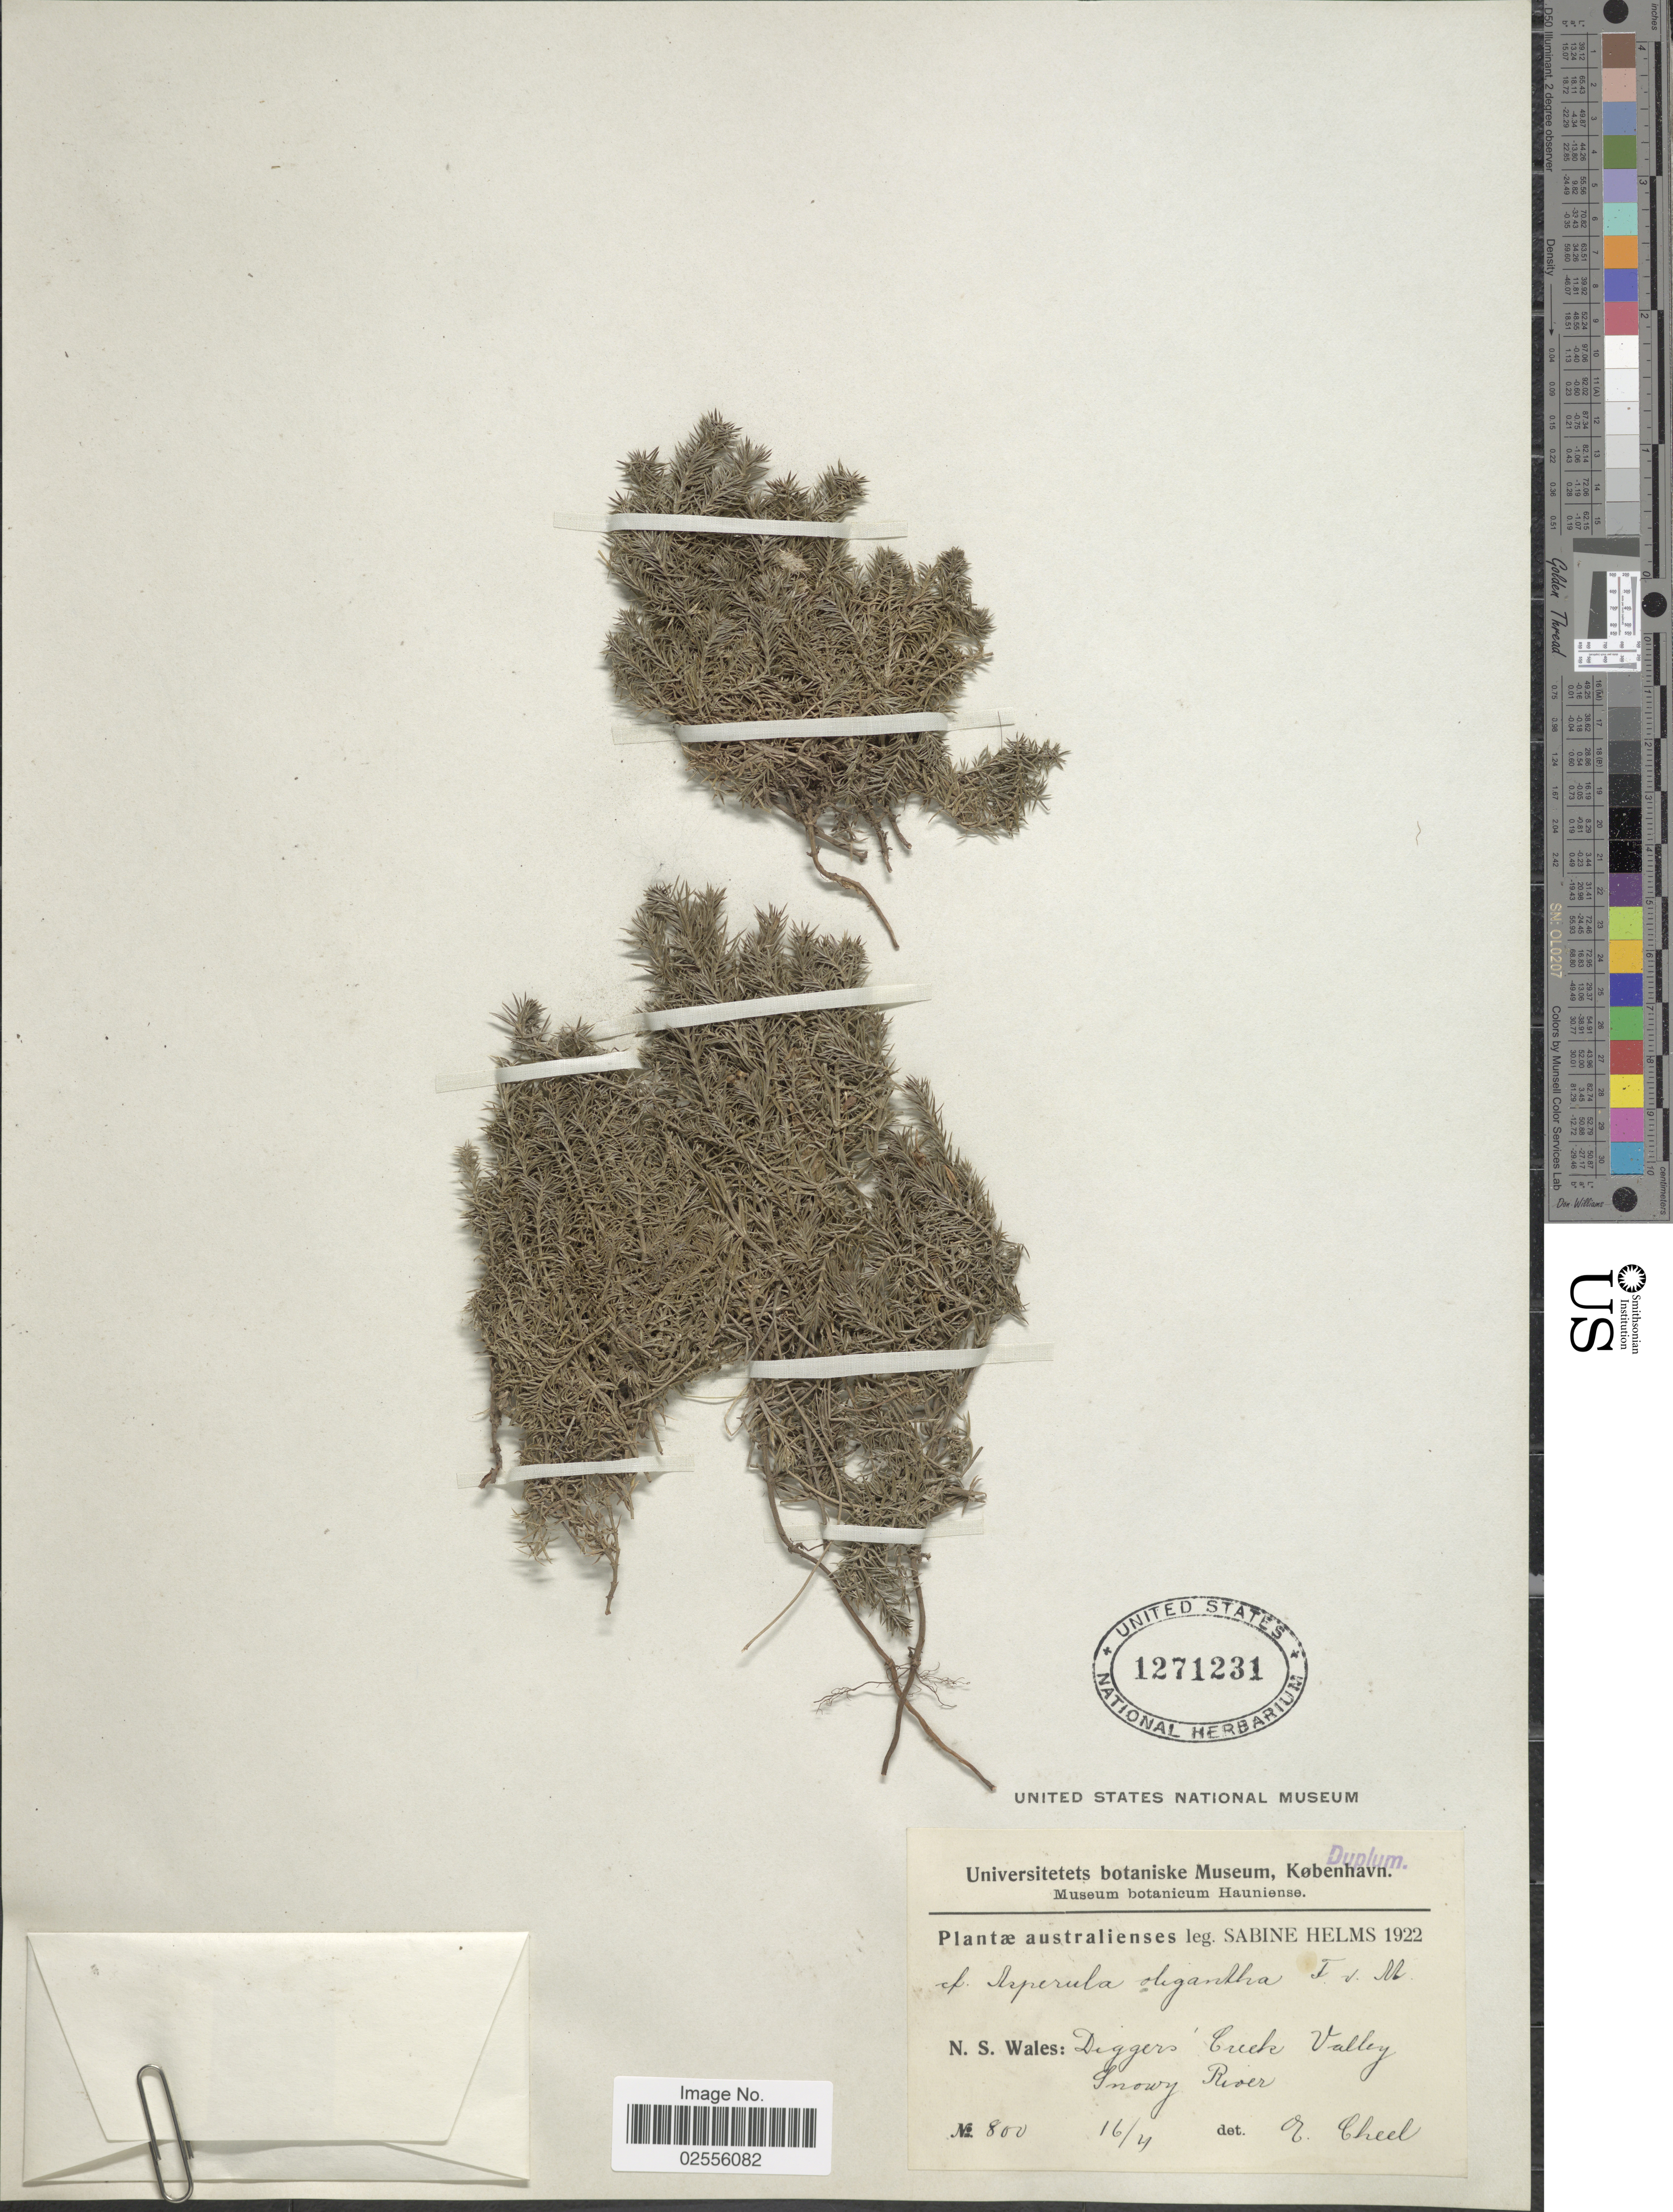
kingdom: Plantae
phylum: Tracheophyta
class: Magnoliopsida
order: Gentianales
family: Rubiaceae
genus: Asperula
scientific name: Asperula oligantha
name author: F. Muell. ex Miq.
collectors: S. Helms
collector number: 800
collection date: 1922-04-16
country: Australia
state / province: New South Wales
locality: Australienses, N.S. Wales: Diggers' Creek Valley, Snowy River.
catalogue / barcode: US 1271231